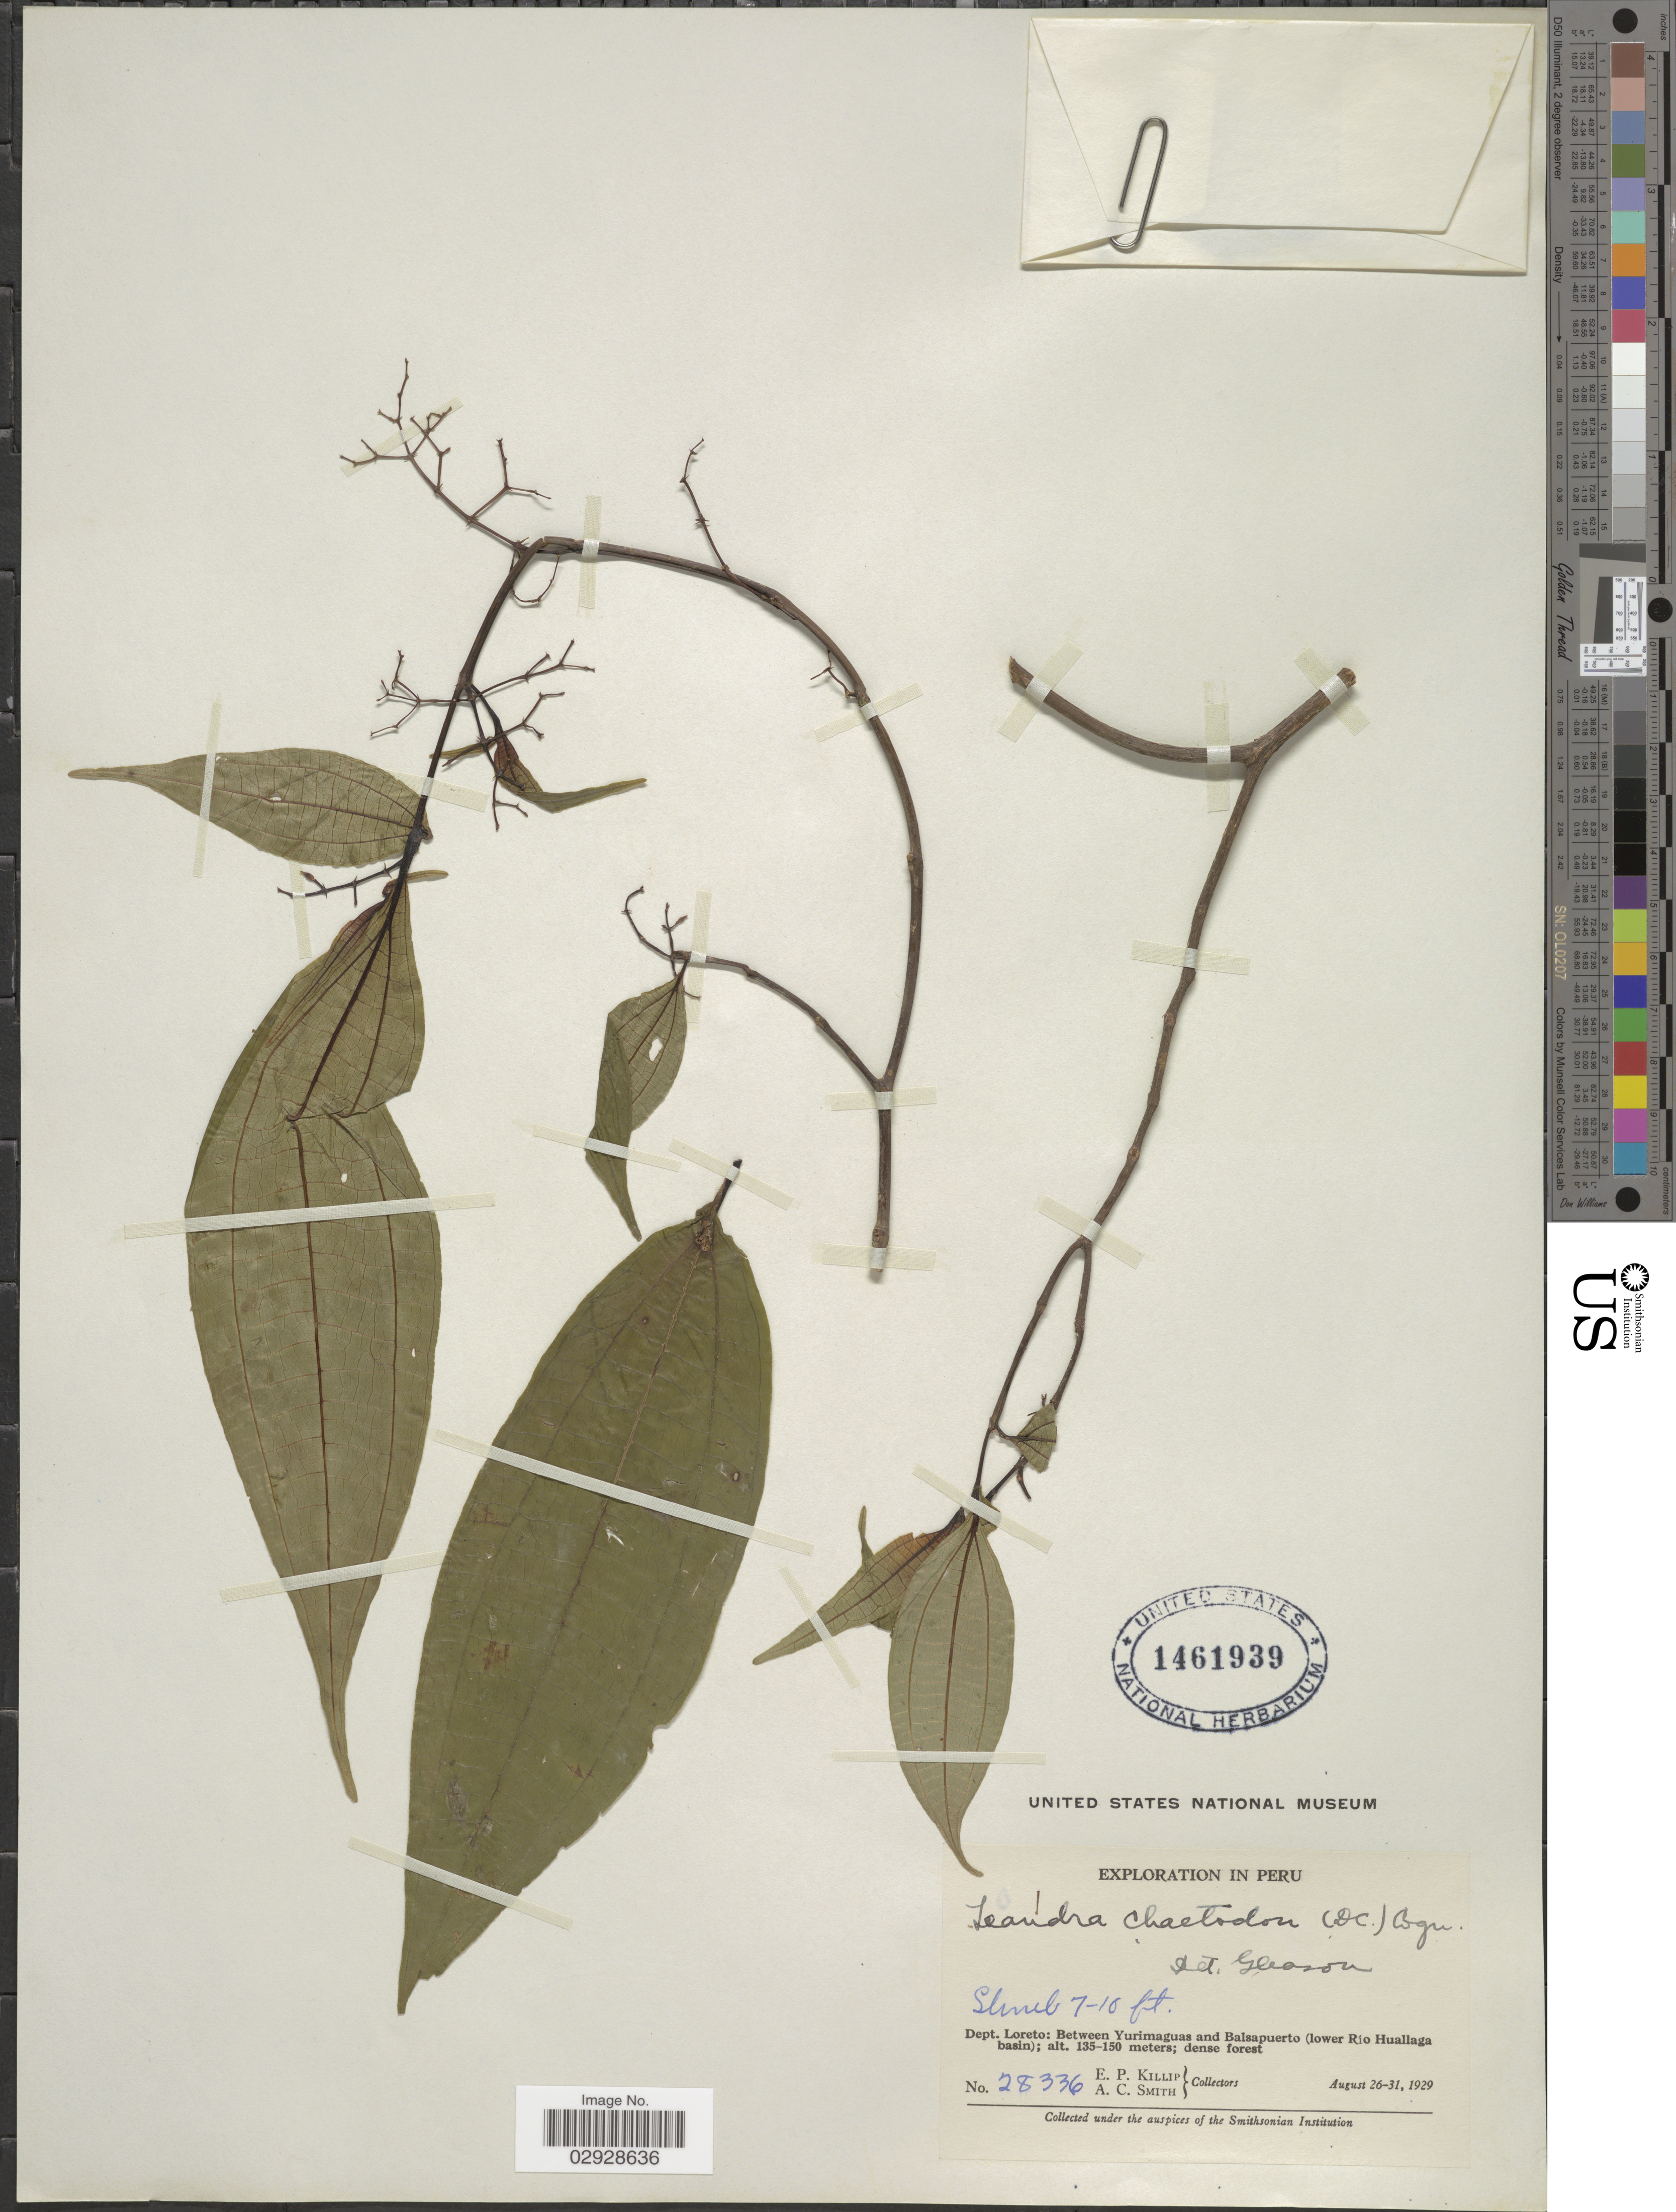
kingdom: Plantae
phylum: Tracheophyta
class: Magnoliopsida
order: Myrtales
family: Melastomataceae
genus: Leandra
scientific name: Leandra chaetodon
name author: (DC.) Cogn.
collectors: E. P. Killip & A. C. Smith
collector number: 28336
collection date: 1929-08-26/1929-08-31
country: Peru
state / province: Loreto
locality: Dept. Loreto: Between Yurimaguas and Balsapuerto (lower Rio Huallaga basin).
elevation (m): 135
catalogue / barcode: US 1461939